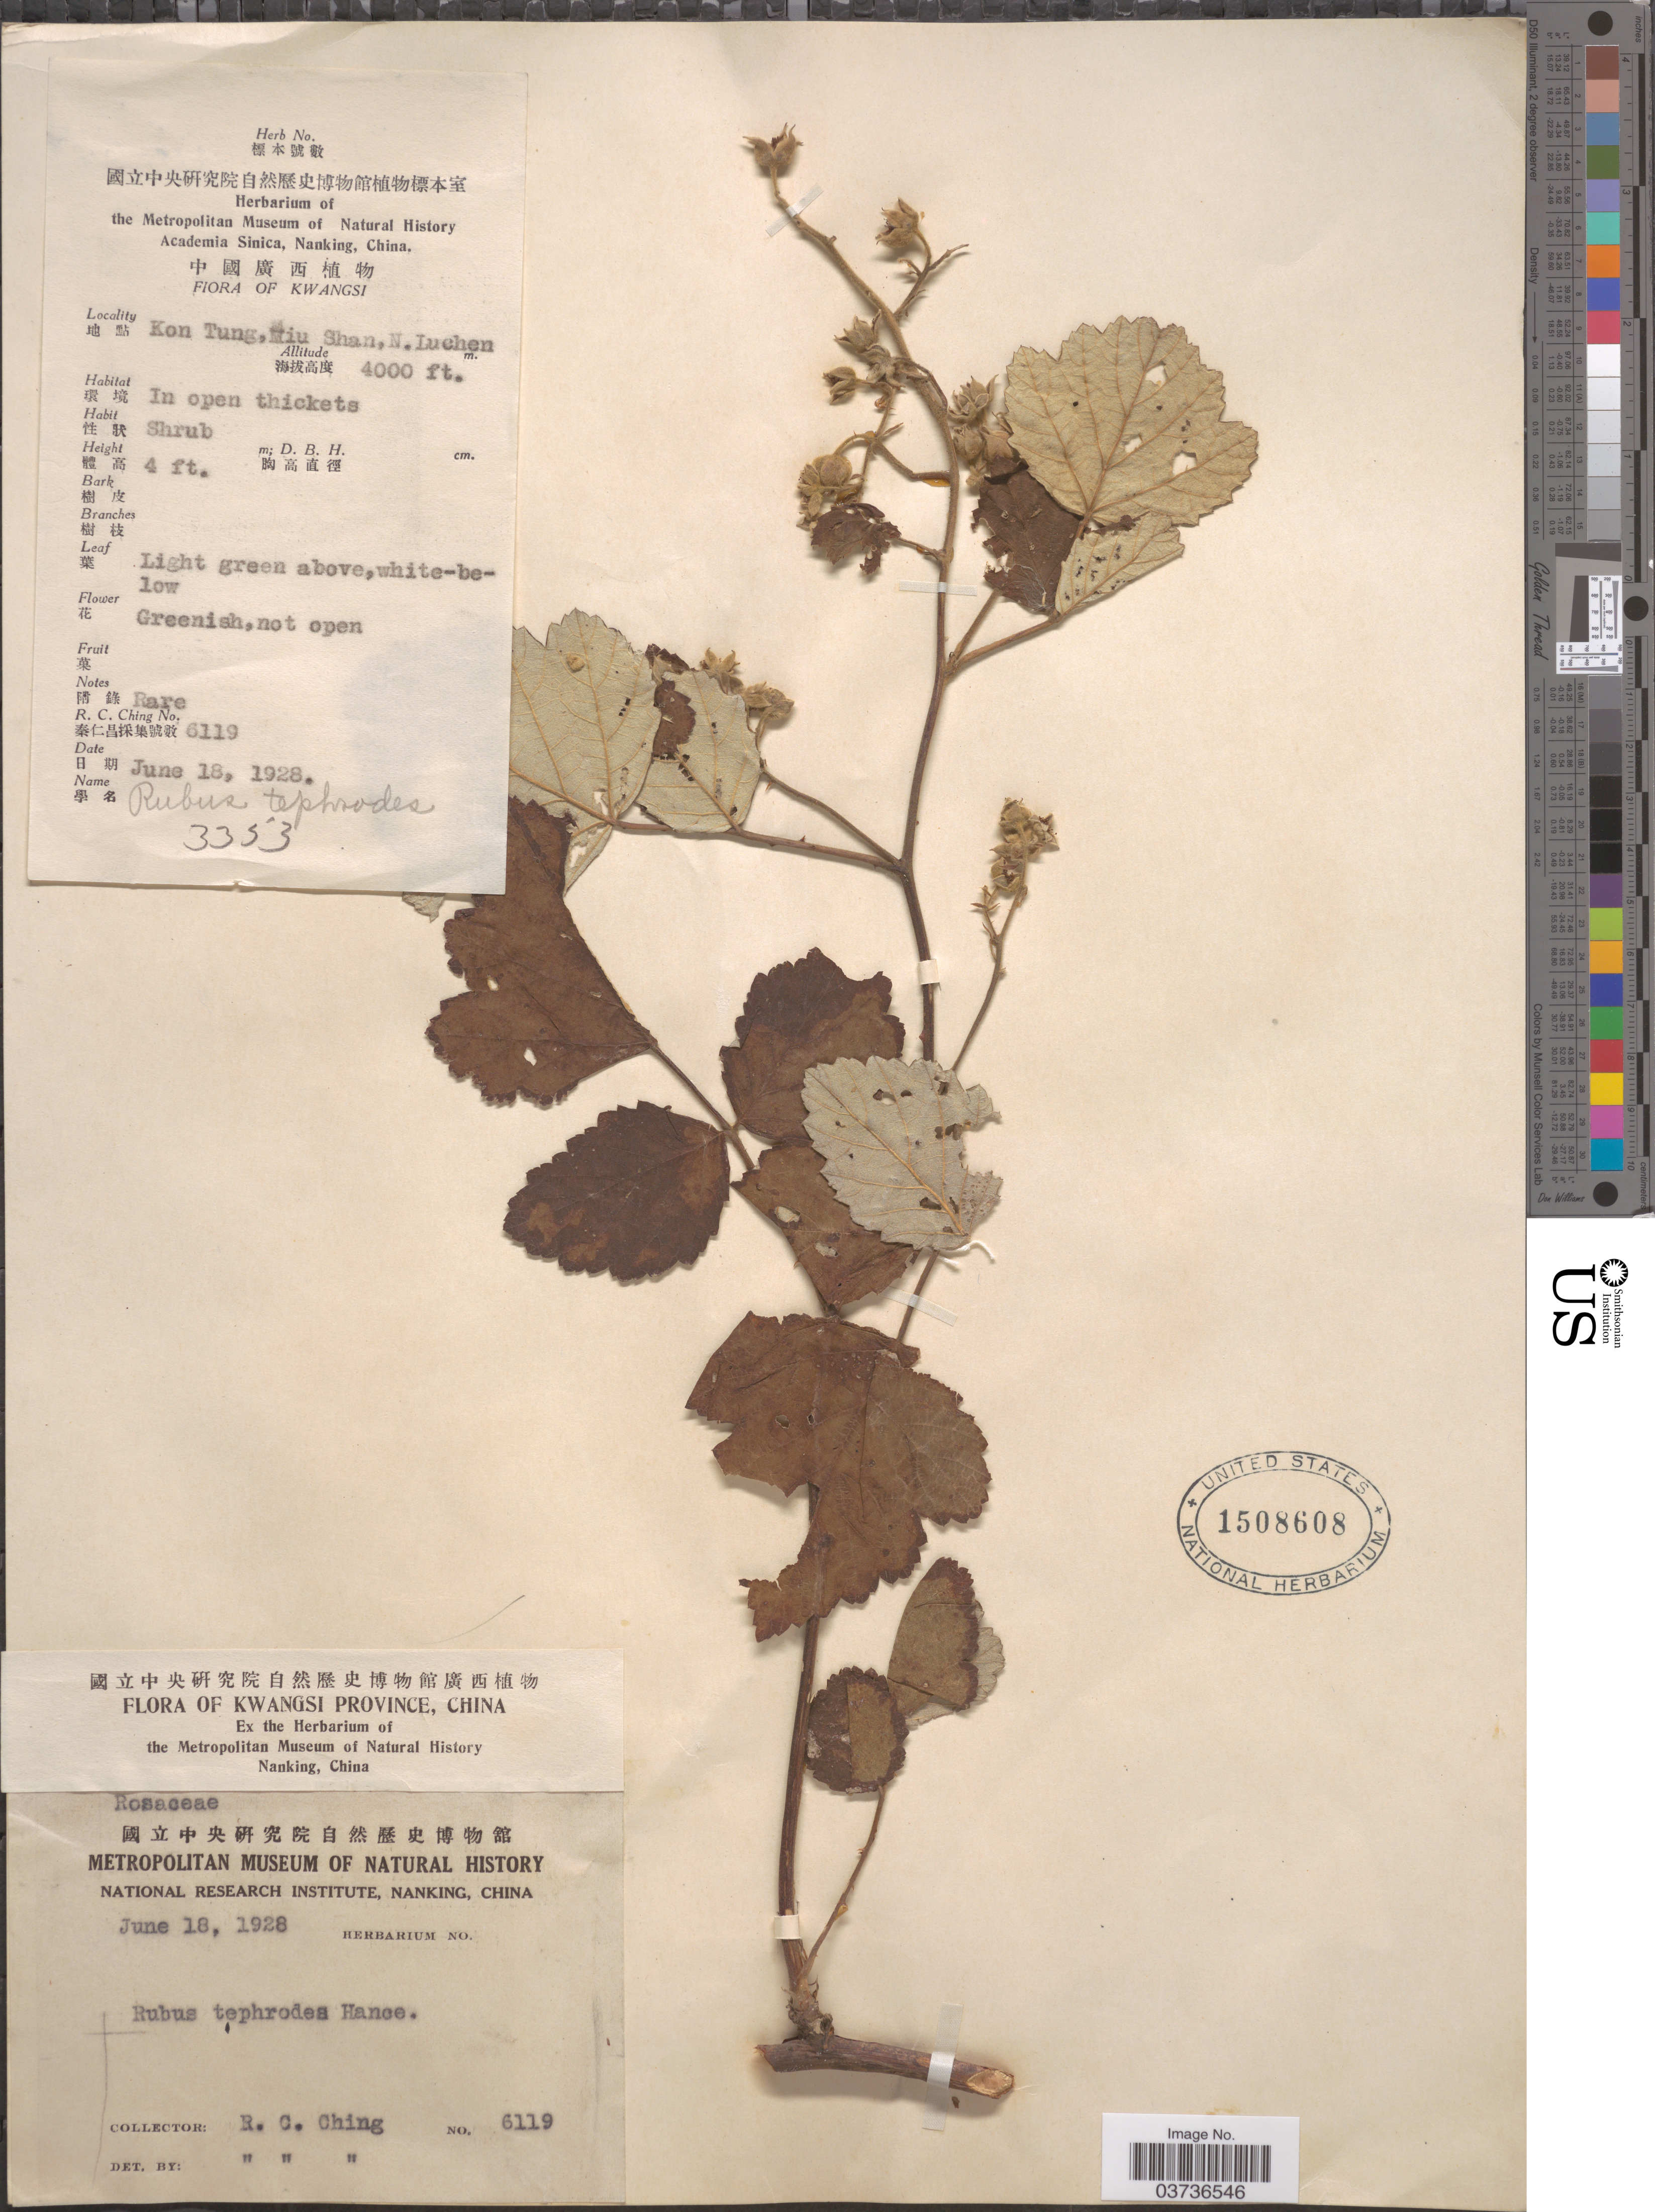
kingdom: Plantae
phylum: Tracheophyta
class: Magnoliopsida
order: Rosales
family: Rosaceae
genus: Rubus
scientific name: Rubus tephrodes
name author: Hance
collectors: R. C. Ching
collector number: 6119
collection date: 1928-06-18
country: China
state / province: Guangxi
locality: Kwangsi Province. Kon Tung, Miu Shan, N. Luchen.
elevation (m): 1219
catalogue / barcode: US 1508608